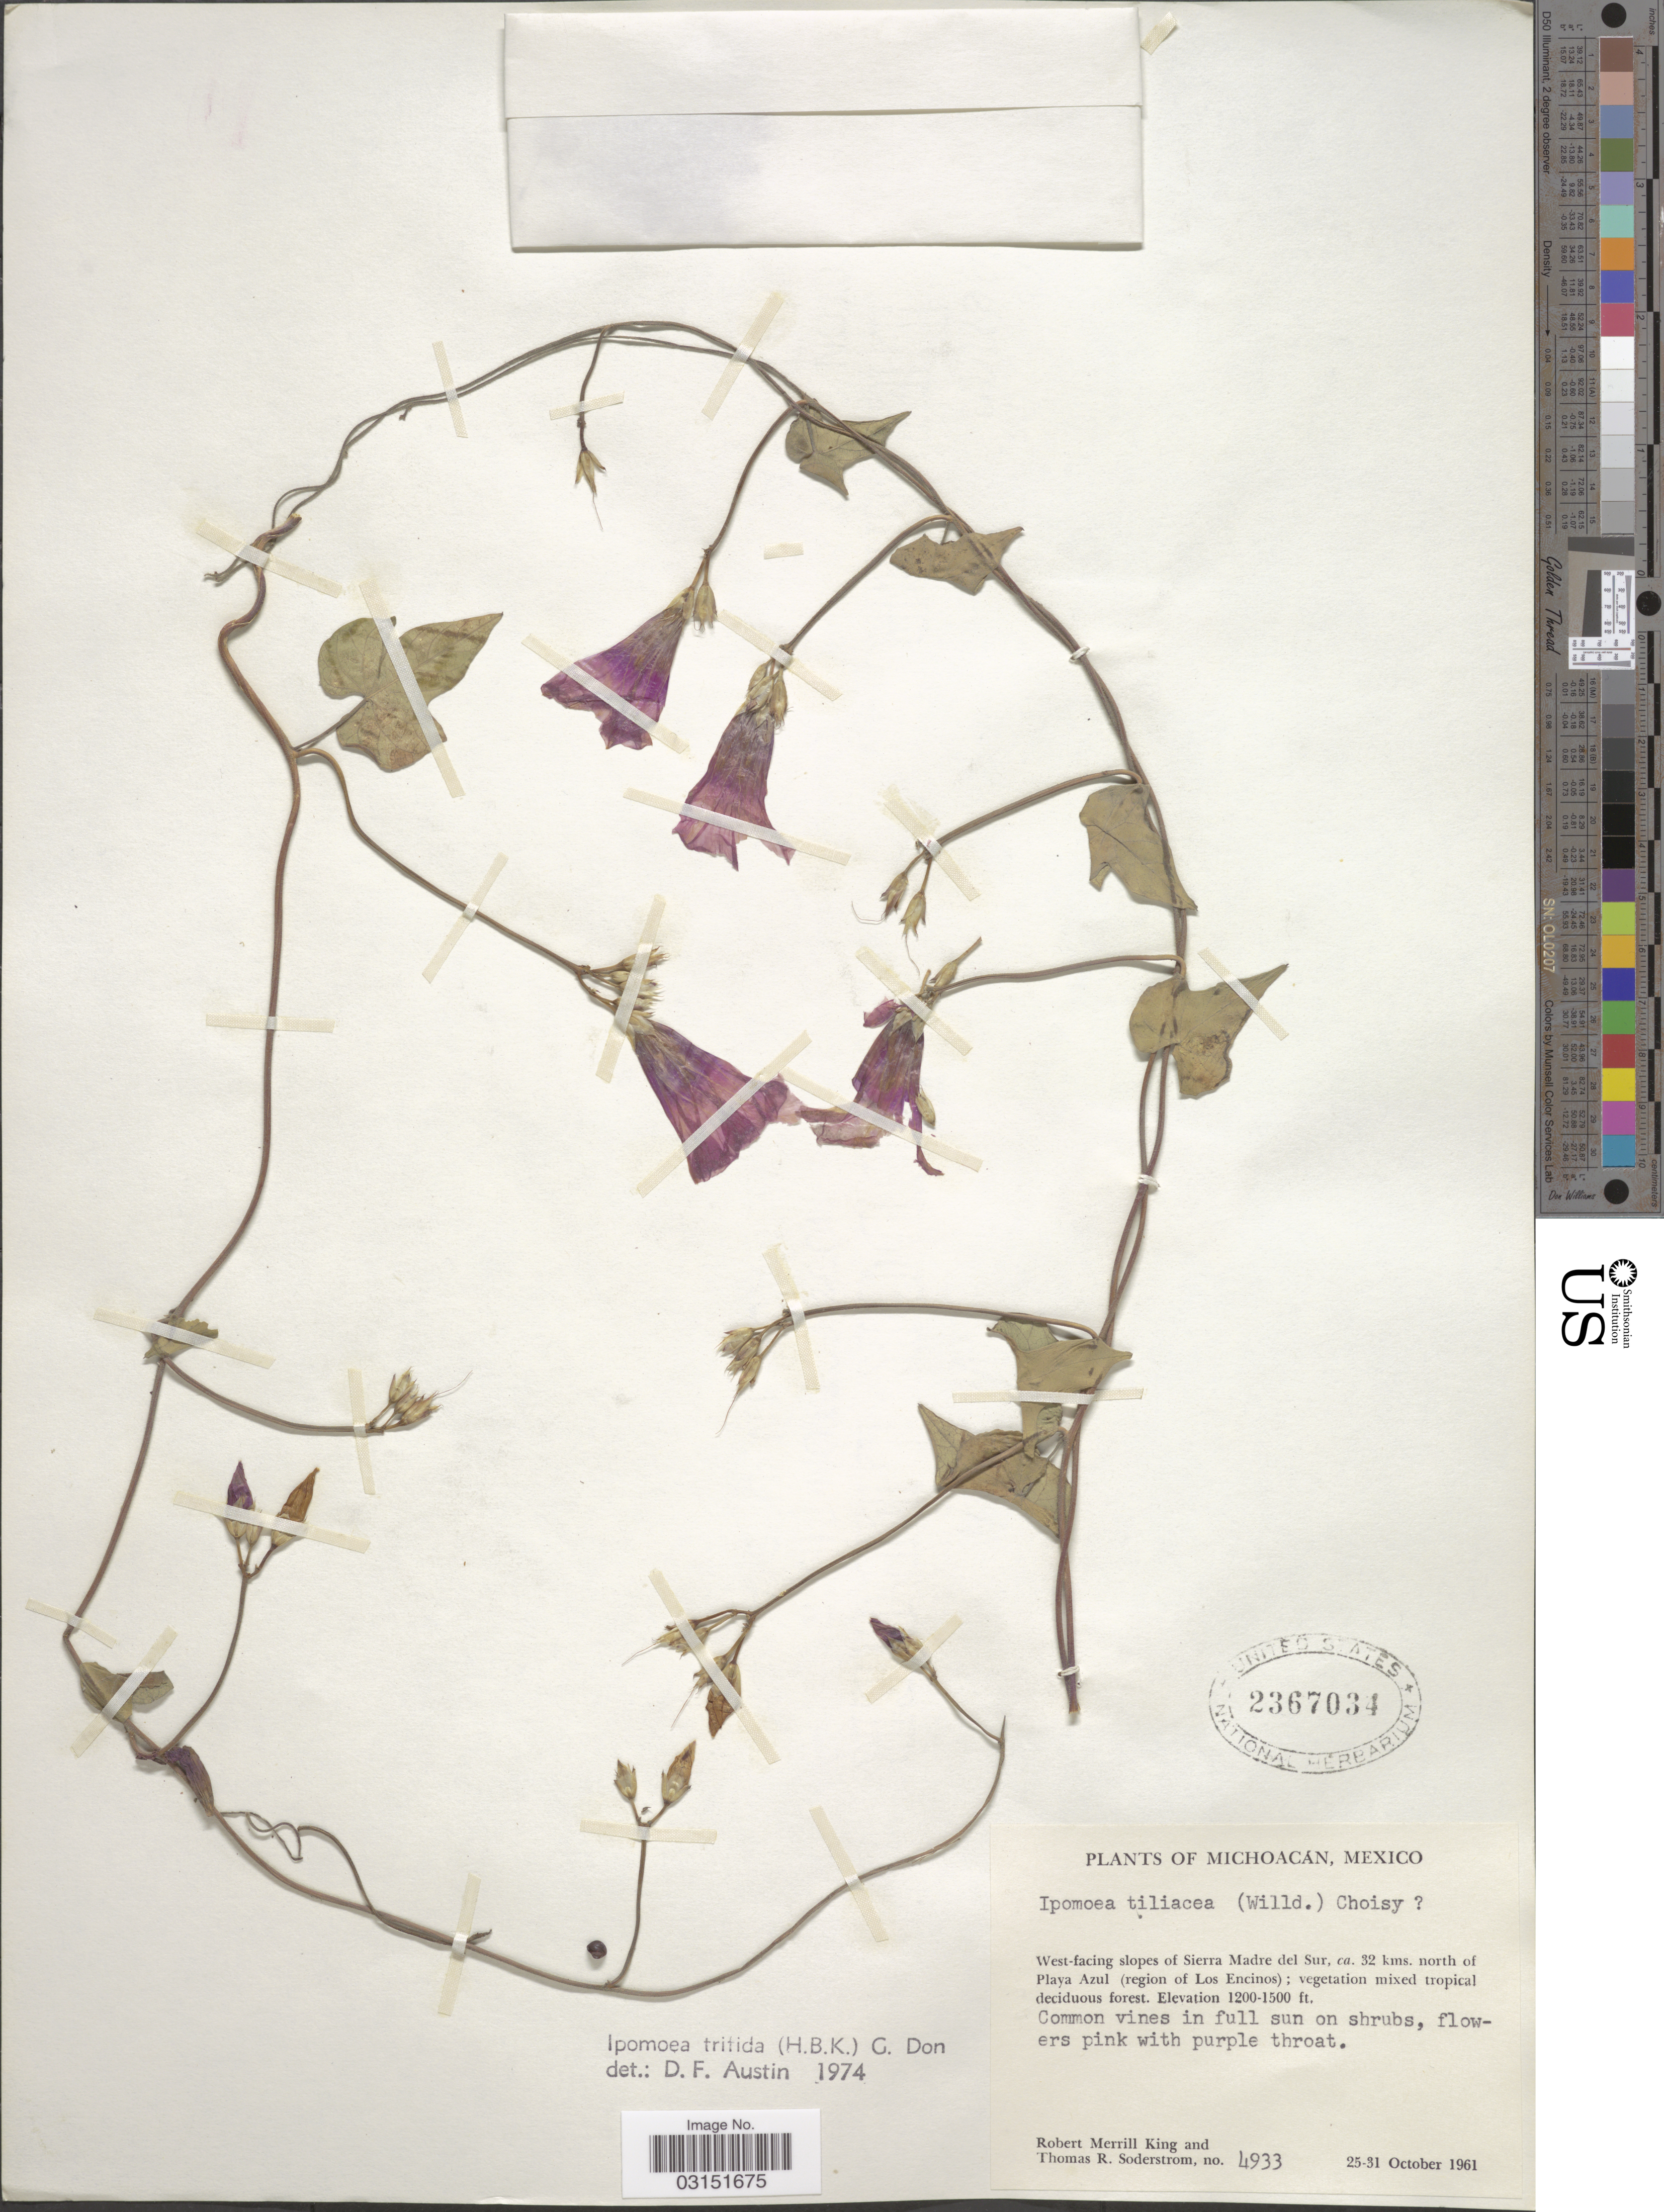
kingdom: Plantae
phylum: Tracheophyta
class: Magnoliopsida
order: Solanales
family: Convolvulaceae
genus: Ipomoea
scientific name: Ipomoea trifida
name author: (Kunth) G. Don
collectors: R. M. King & T. R. Soderstrom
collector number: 4933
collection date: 1961-10-25/1961-10-31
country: Mexico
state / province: Michoacán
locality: West-facing slopes of Sierra Madre del Sur, ca. 32 kms. north of Playa Azul (region of Los Encinos).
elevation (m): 366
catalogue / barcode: US 2367034